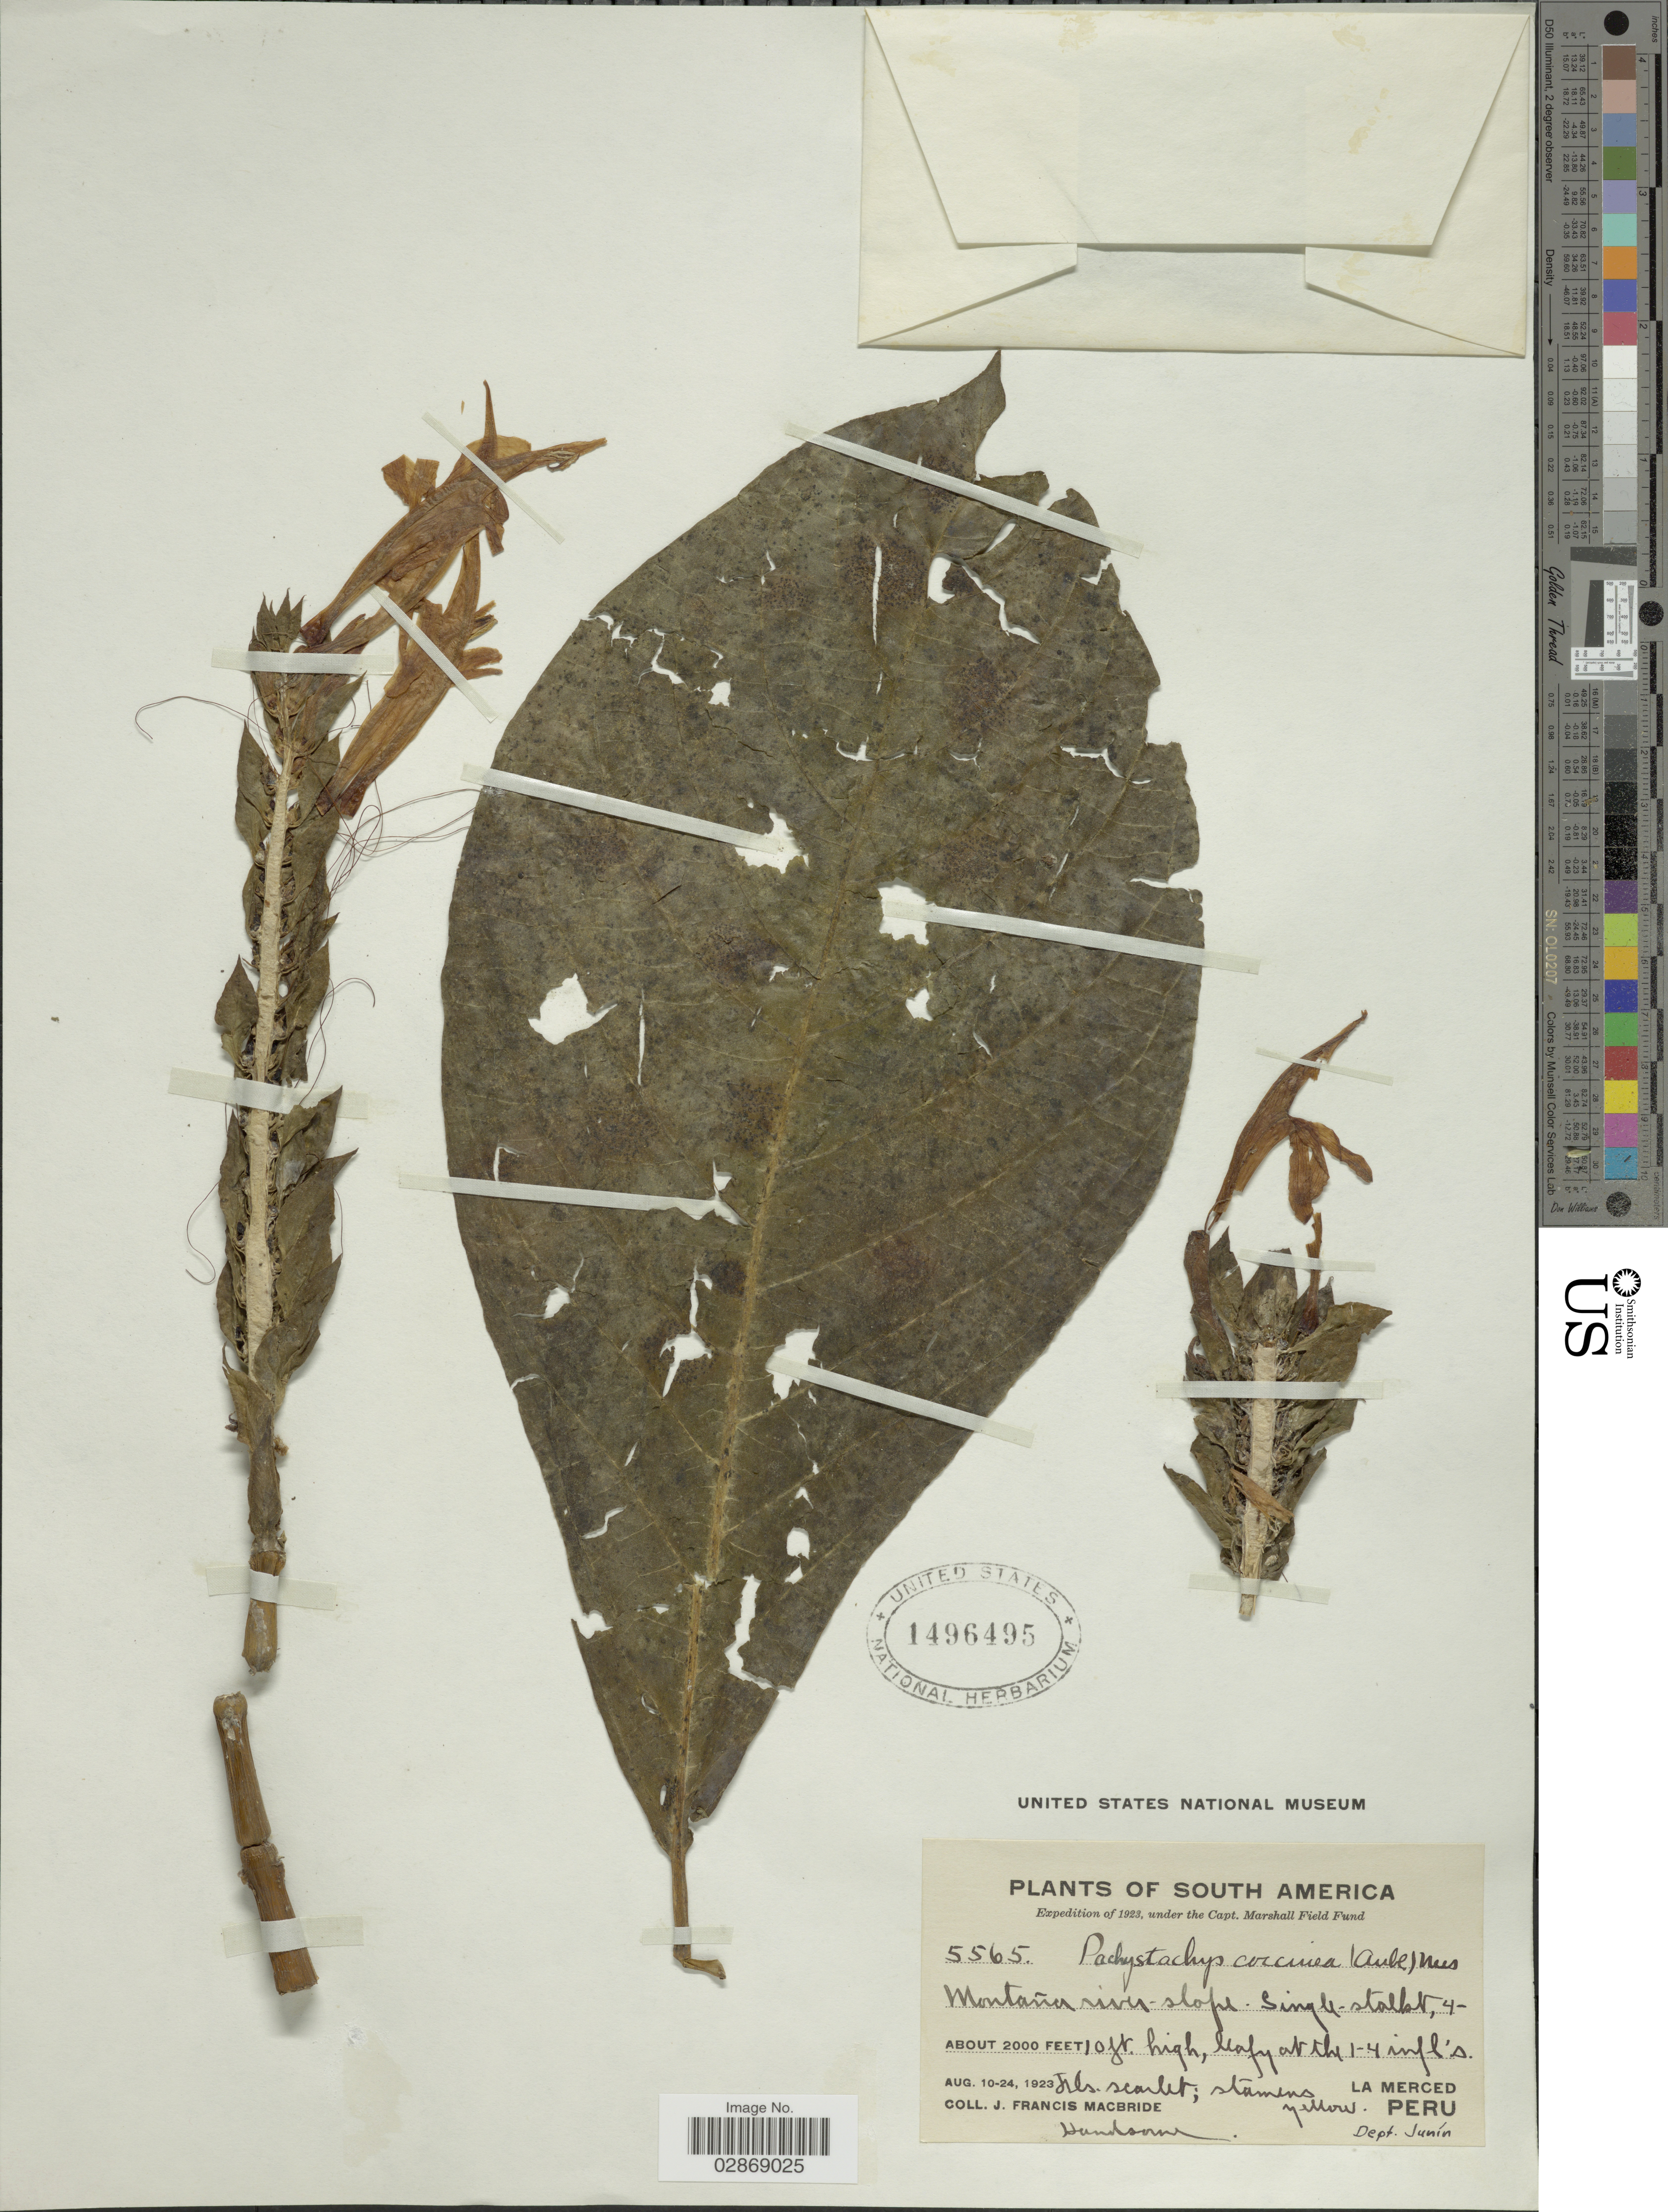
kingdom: Plantae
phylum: Tracheophyta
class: Magnoliopsida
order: Lamiales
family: Acanthaceae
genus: Pachystachys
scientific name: Pachystachys spicata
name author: (Ruiz & Pav.) Wassh.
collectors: J. F. Macbride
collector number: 5565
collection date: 1923-08-10/1923-08-24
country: Peru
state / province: Junín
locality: La Merced. Dept. Junín.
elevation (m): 610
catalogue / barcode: US 1496495